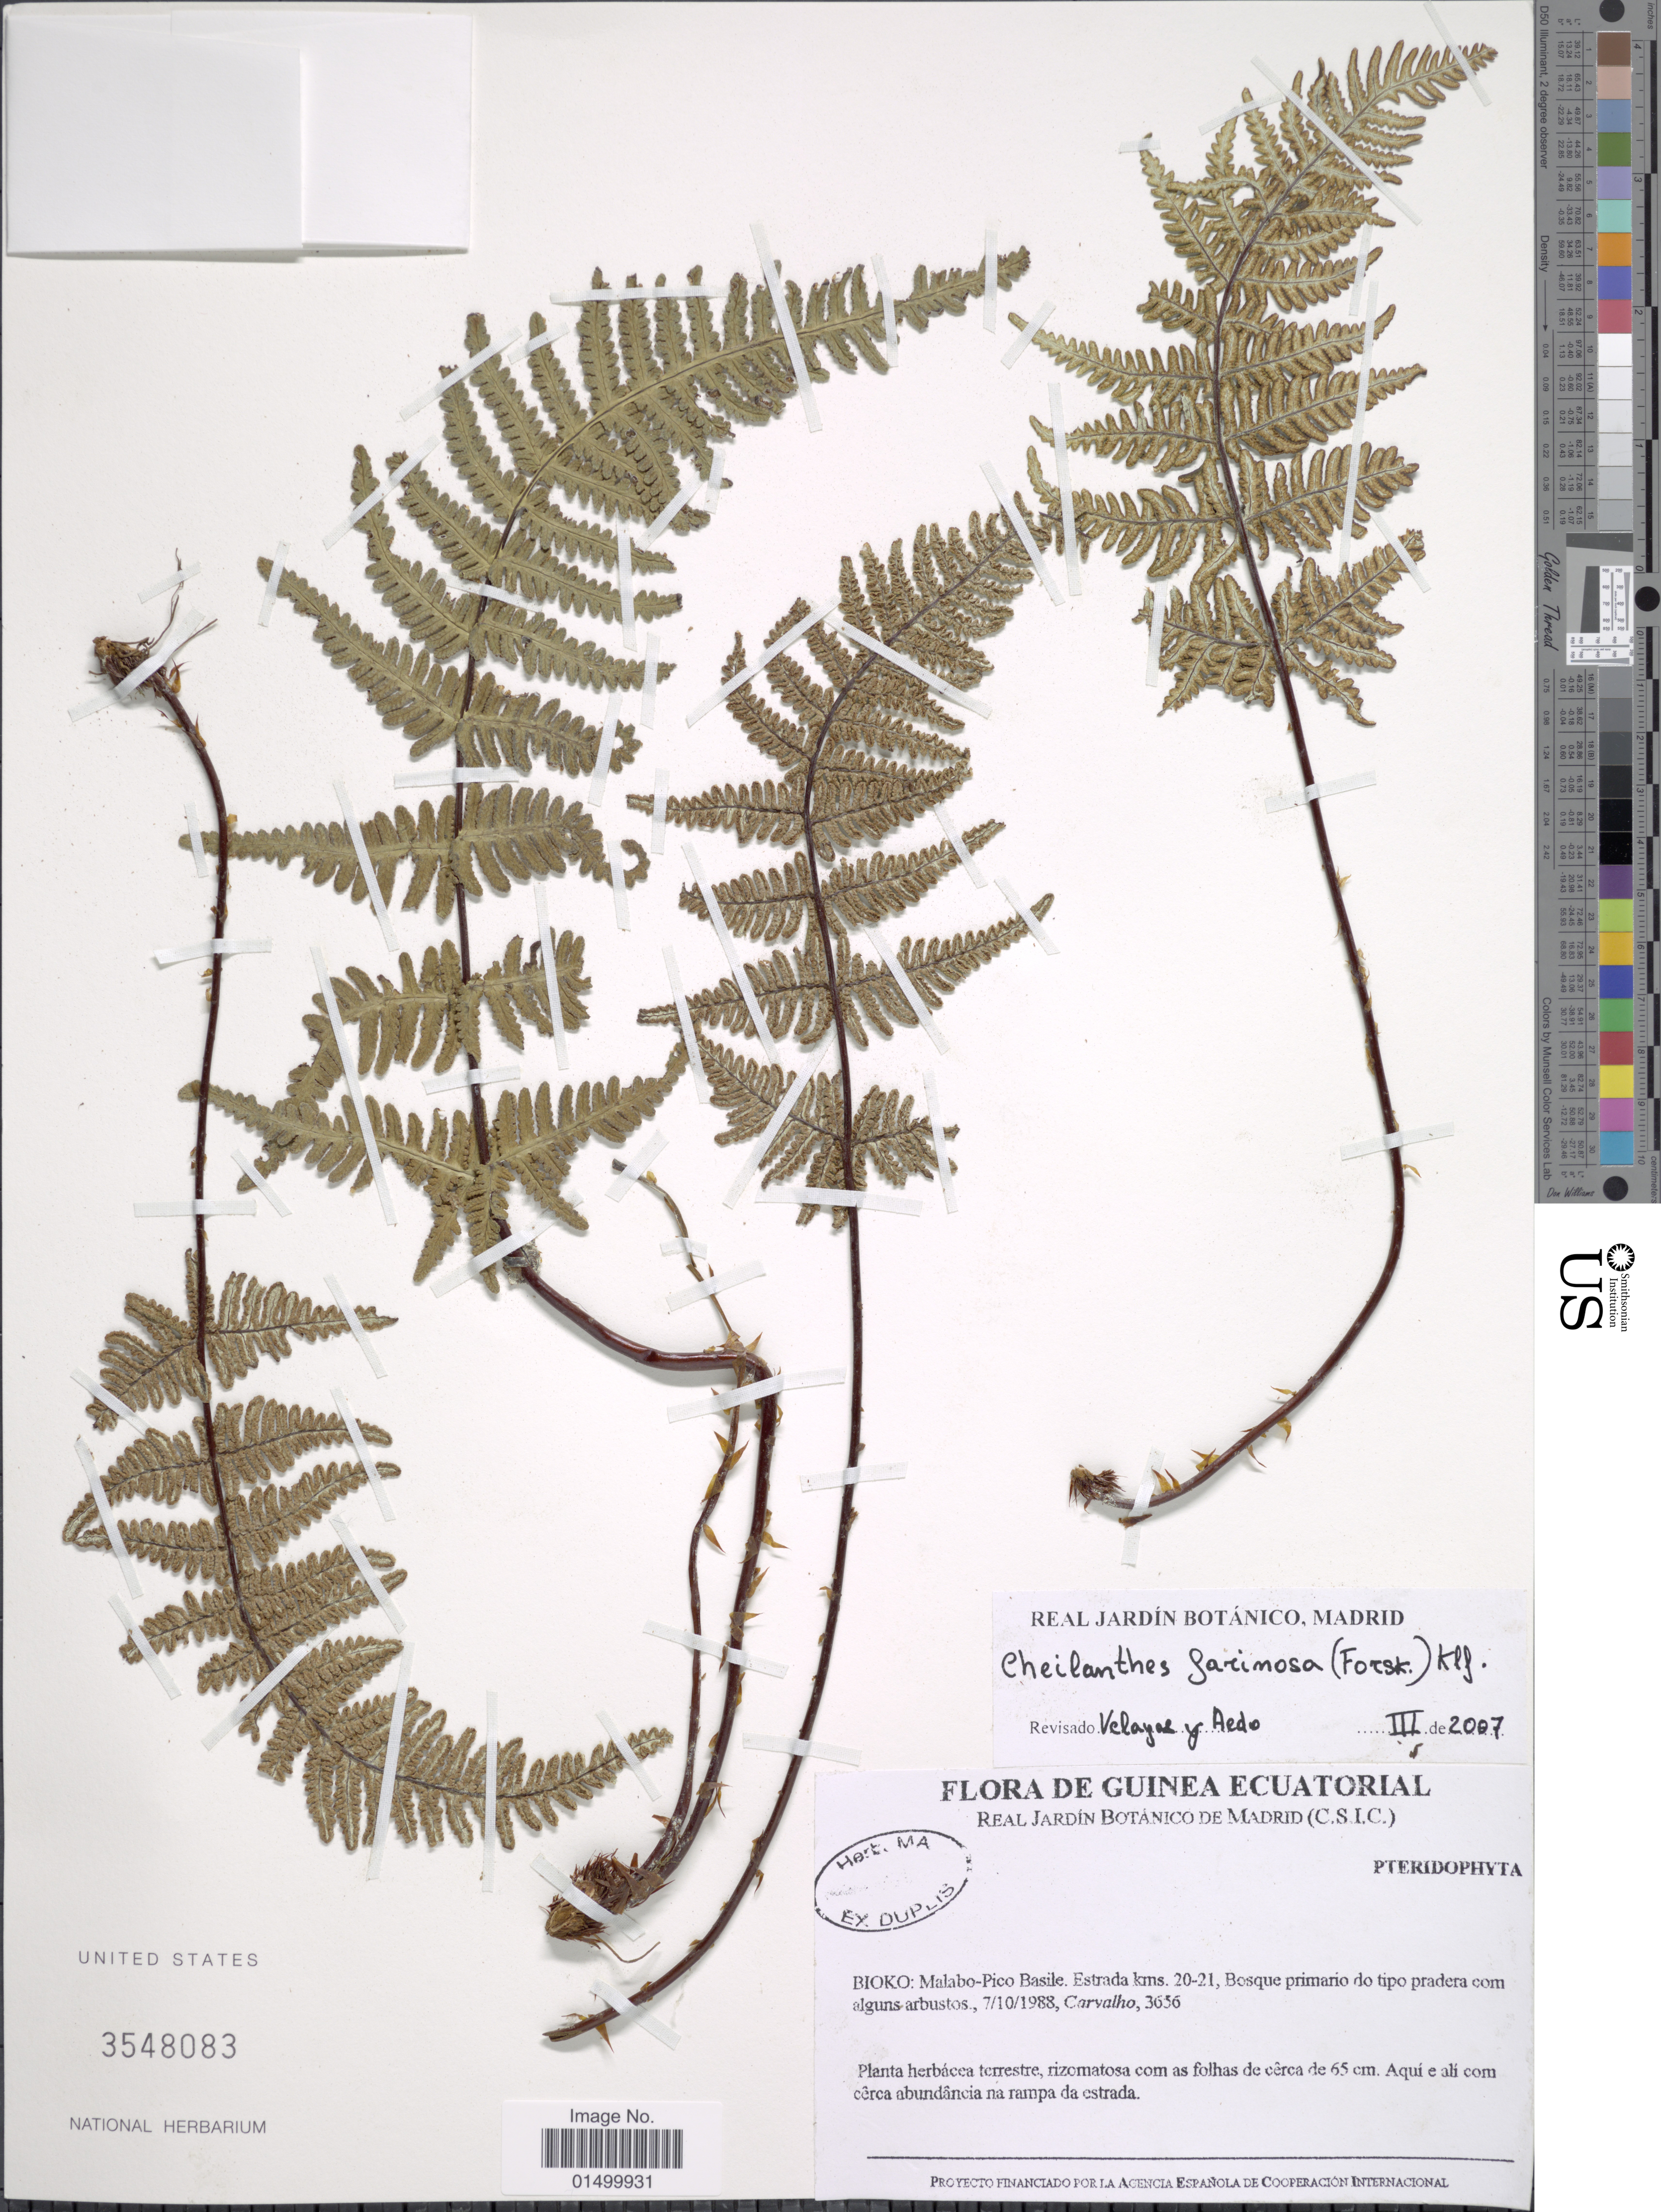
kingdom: Plantae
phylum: Tracheophyta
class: Polypodiopsida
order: Polypodiales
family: Pteridaceae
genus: Cheilanthes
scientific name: Cheilanthes farinosa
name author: (Forssk.) Kaulf.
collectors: Carvalho, --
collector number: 3636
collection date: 1988-10-07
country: Equatorial Guinea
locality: Bioko: Malabo-Pico Basile, Estrada kms. 20-21, Bosque primario do tipo pradera com alguns-arbustos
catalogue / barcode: US 3548083